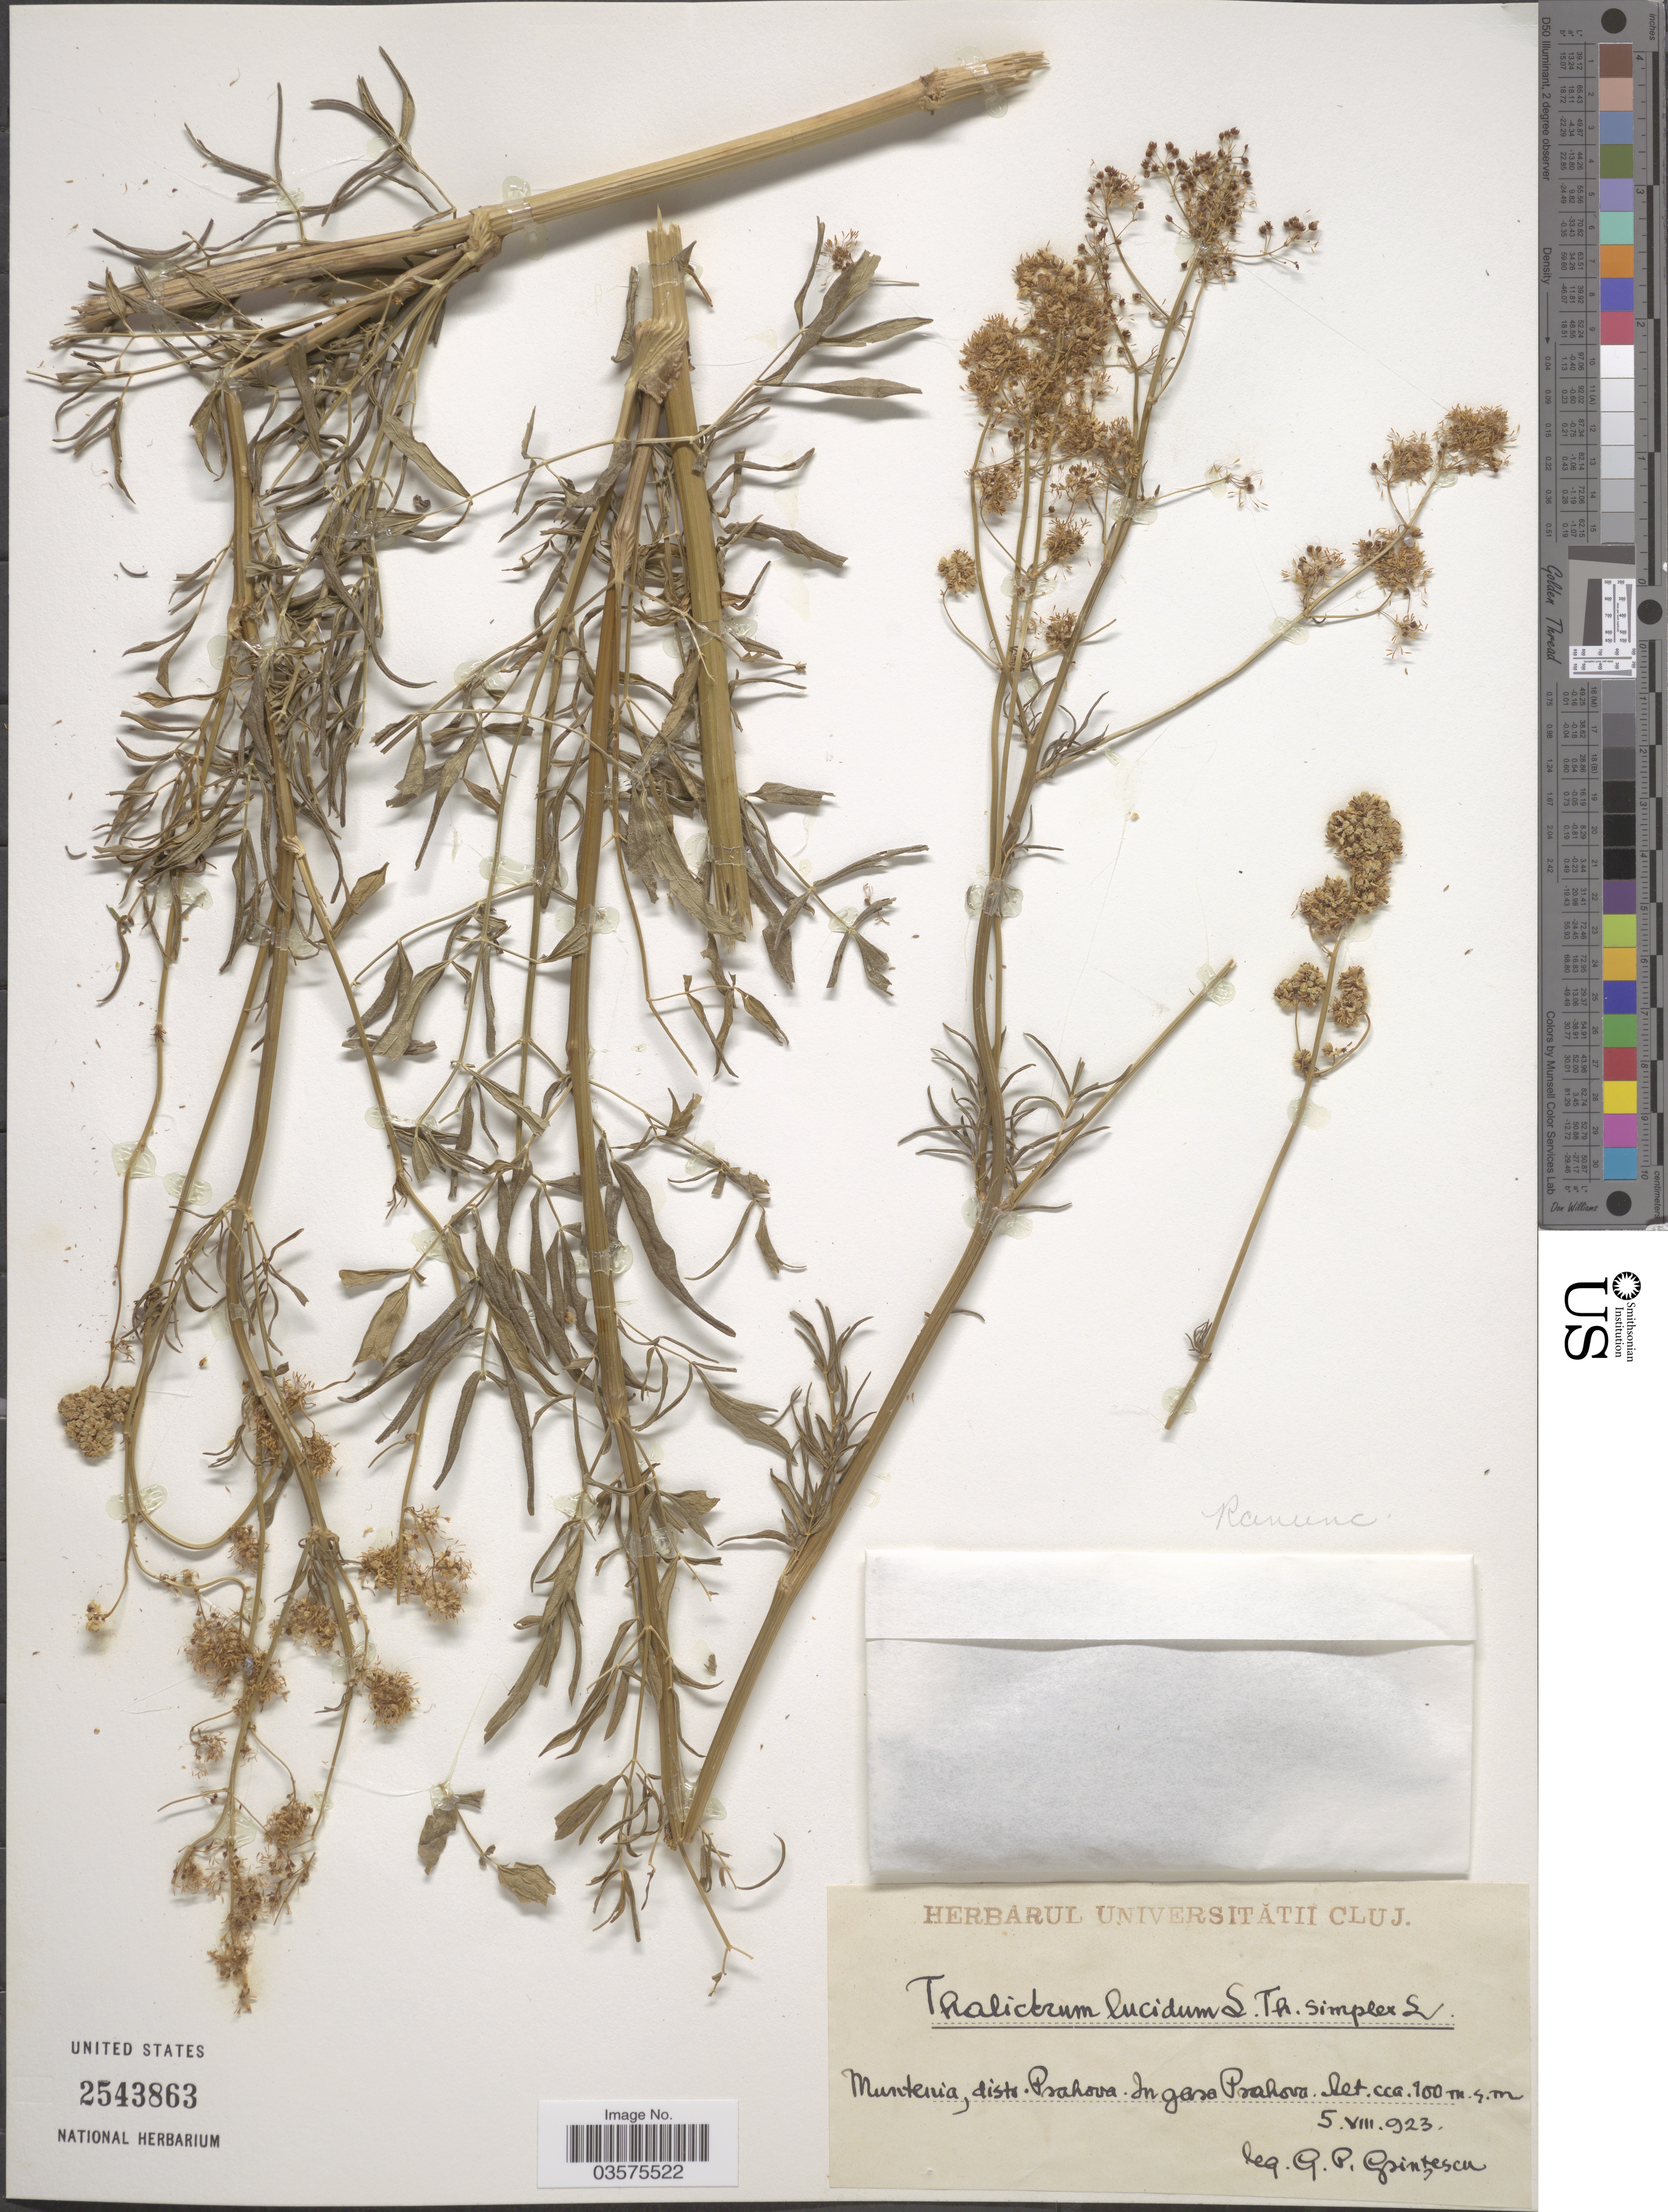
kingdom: Plantae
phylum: Tracheophyta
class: Magnoliopsida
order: Ranunculales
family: Ranunculaceae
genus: Thalictrum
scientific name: Thalictrum lucidum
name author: L.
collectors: G. Grintescu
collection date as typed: Transcribed d/m/y: 5/8/923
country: Romania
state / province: Prahova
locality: Muntenia, distr. Prahova. In gasa Prahova. [interpreted]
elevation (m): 100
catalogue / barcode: US 2543863